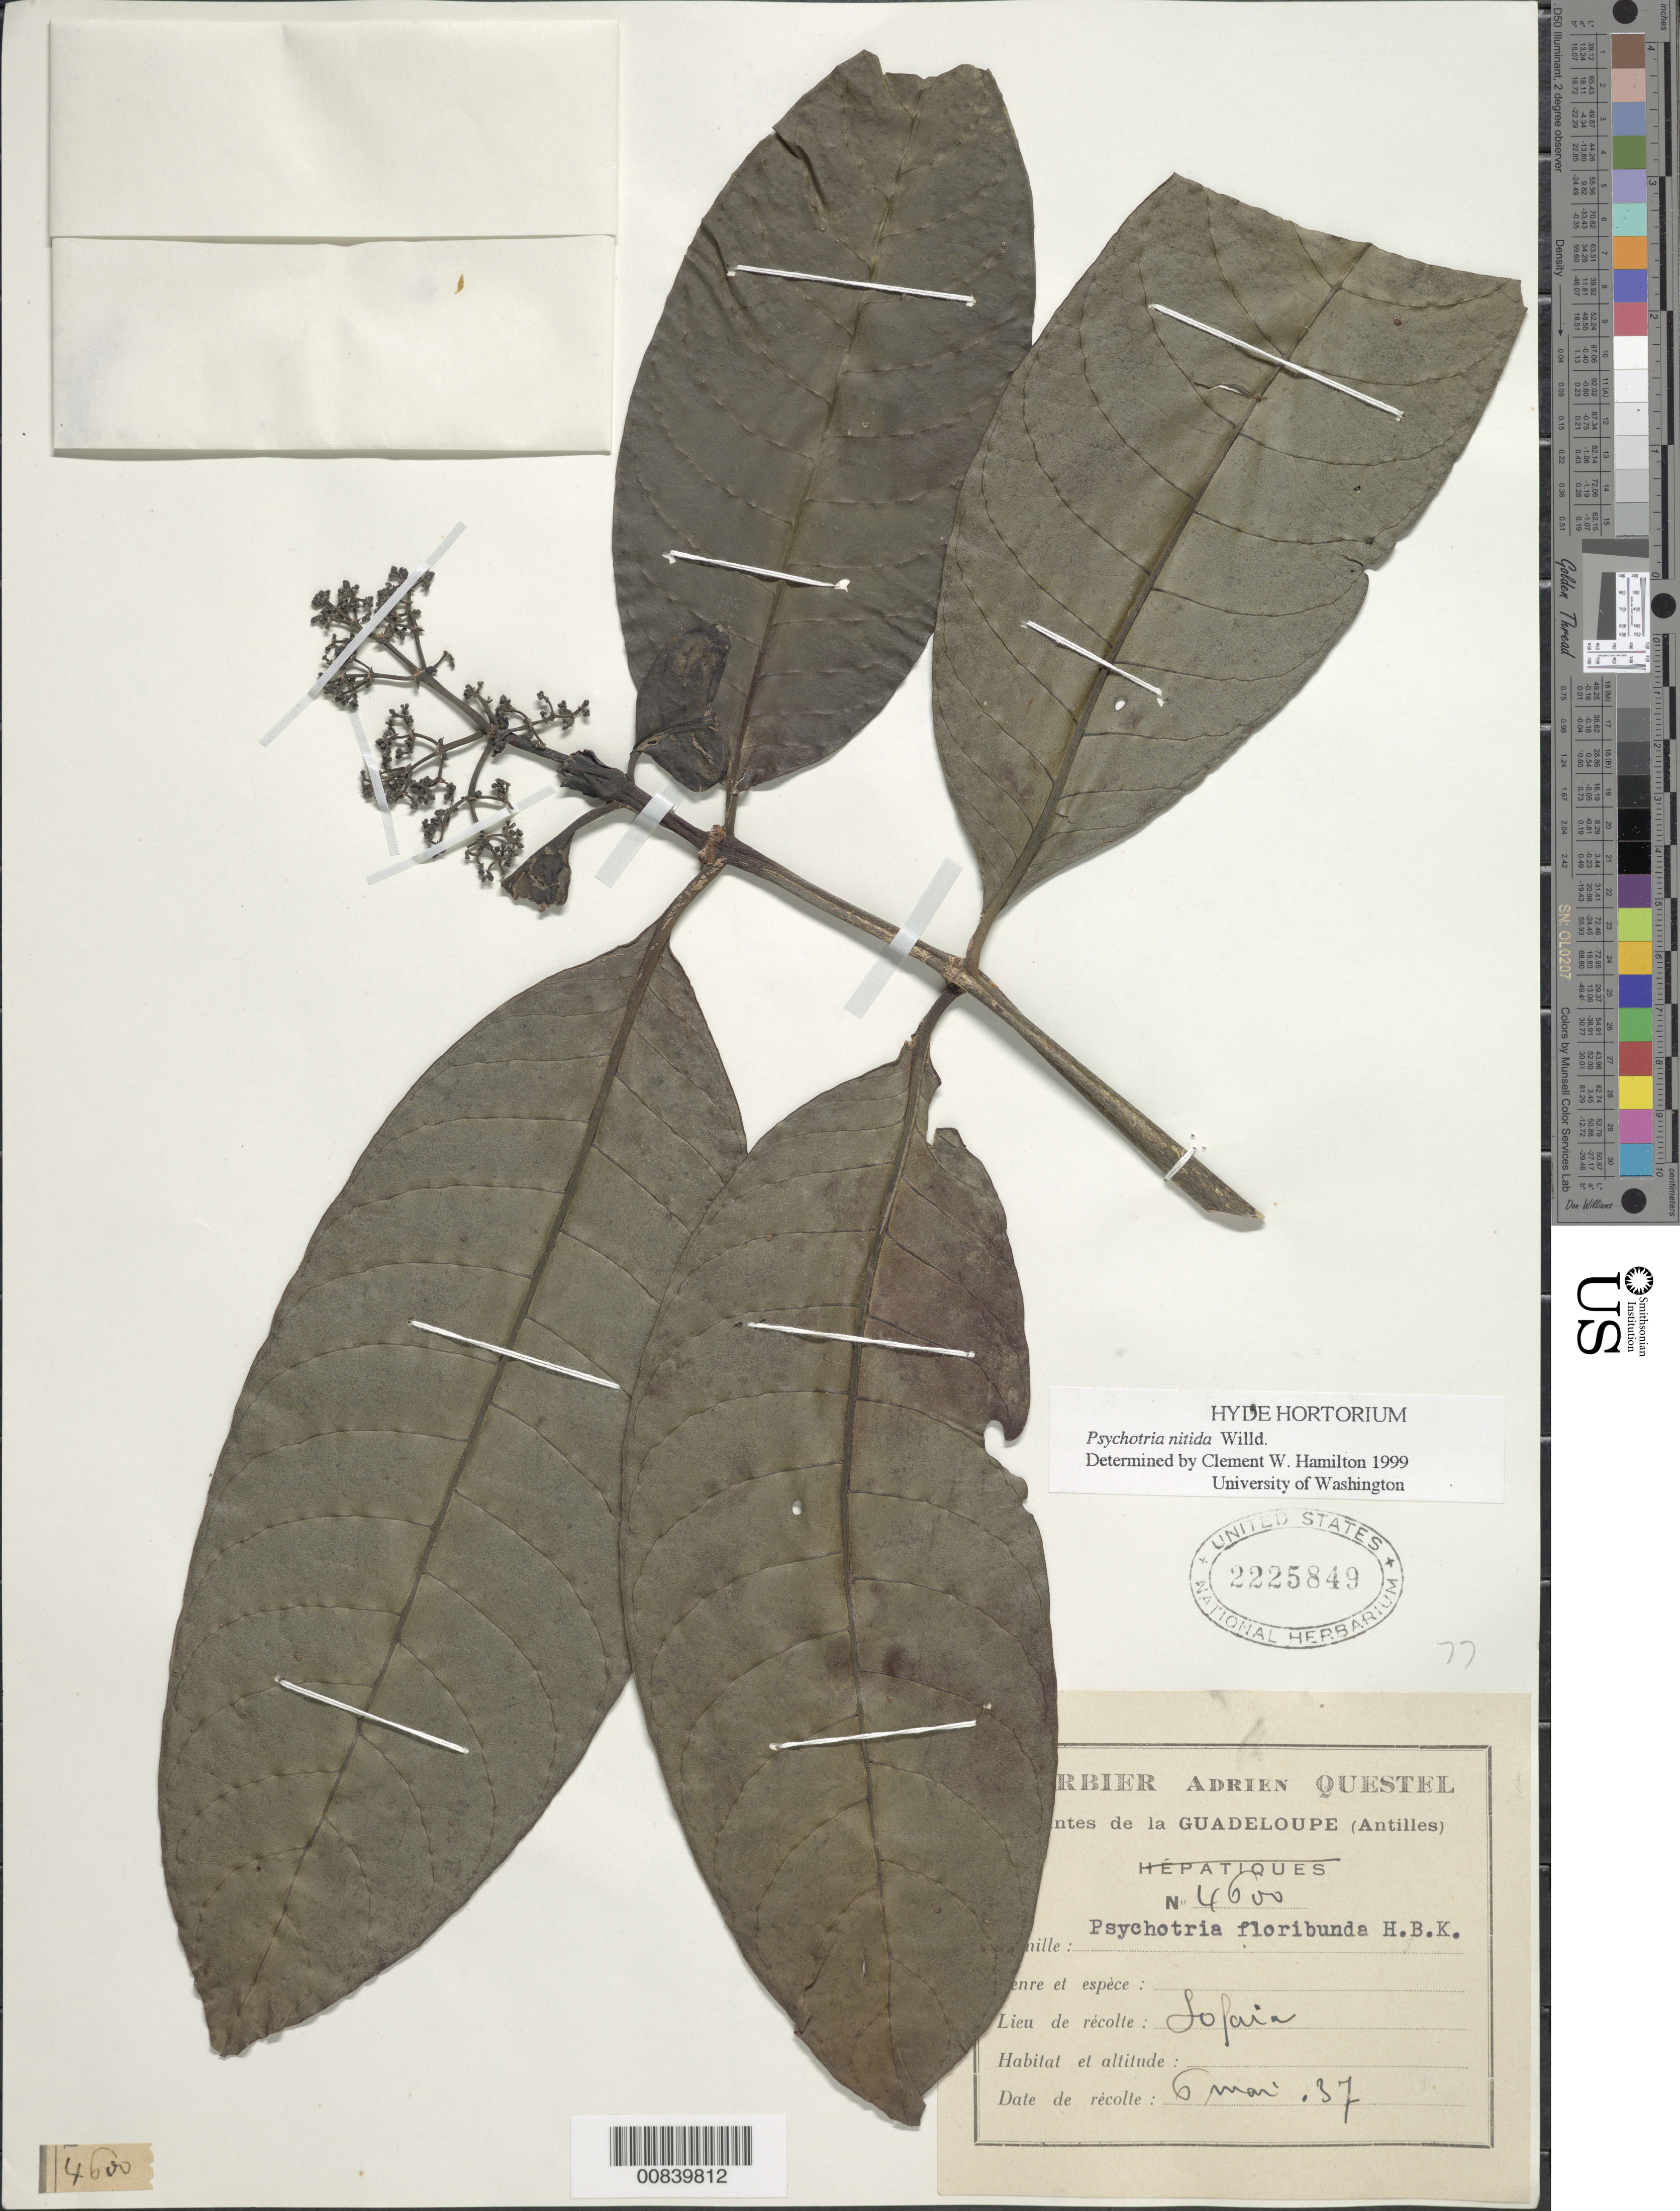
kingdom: Plantae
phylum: Tracheophyta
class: Magnoliopsida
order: Gentianales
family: Rubiaceae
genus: Psychotria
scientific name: Psychotria mapourioides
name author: DC.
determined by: Hamilton, C. W.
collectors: A. Questel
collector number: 4600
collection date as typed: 06 May 1937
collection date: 1937-05-06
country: Guadeloupe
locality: Sofaia (sp?)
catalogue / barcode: US 2225849